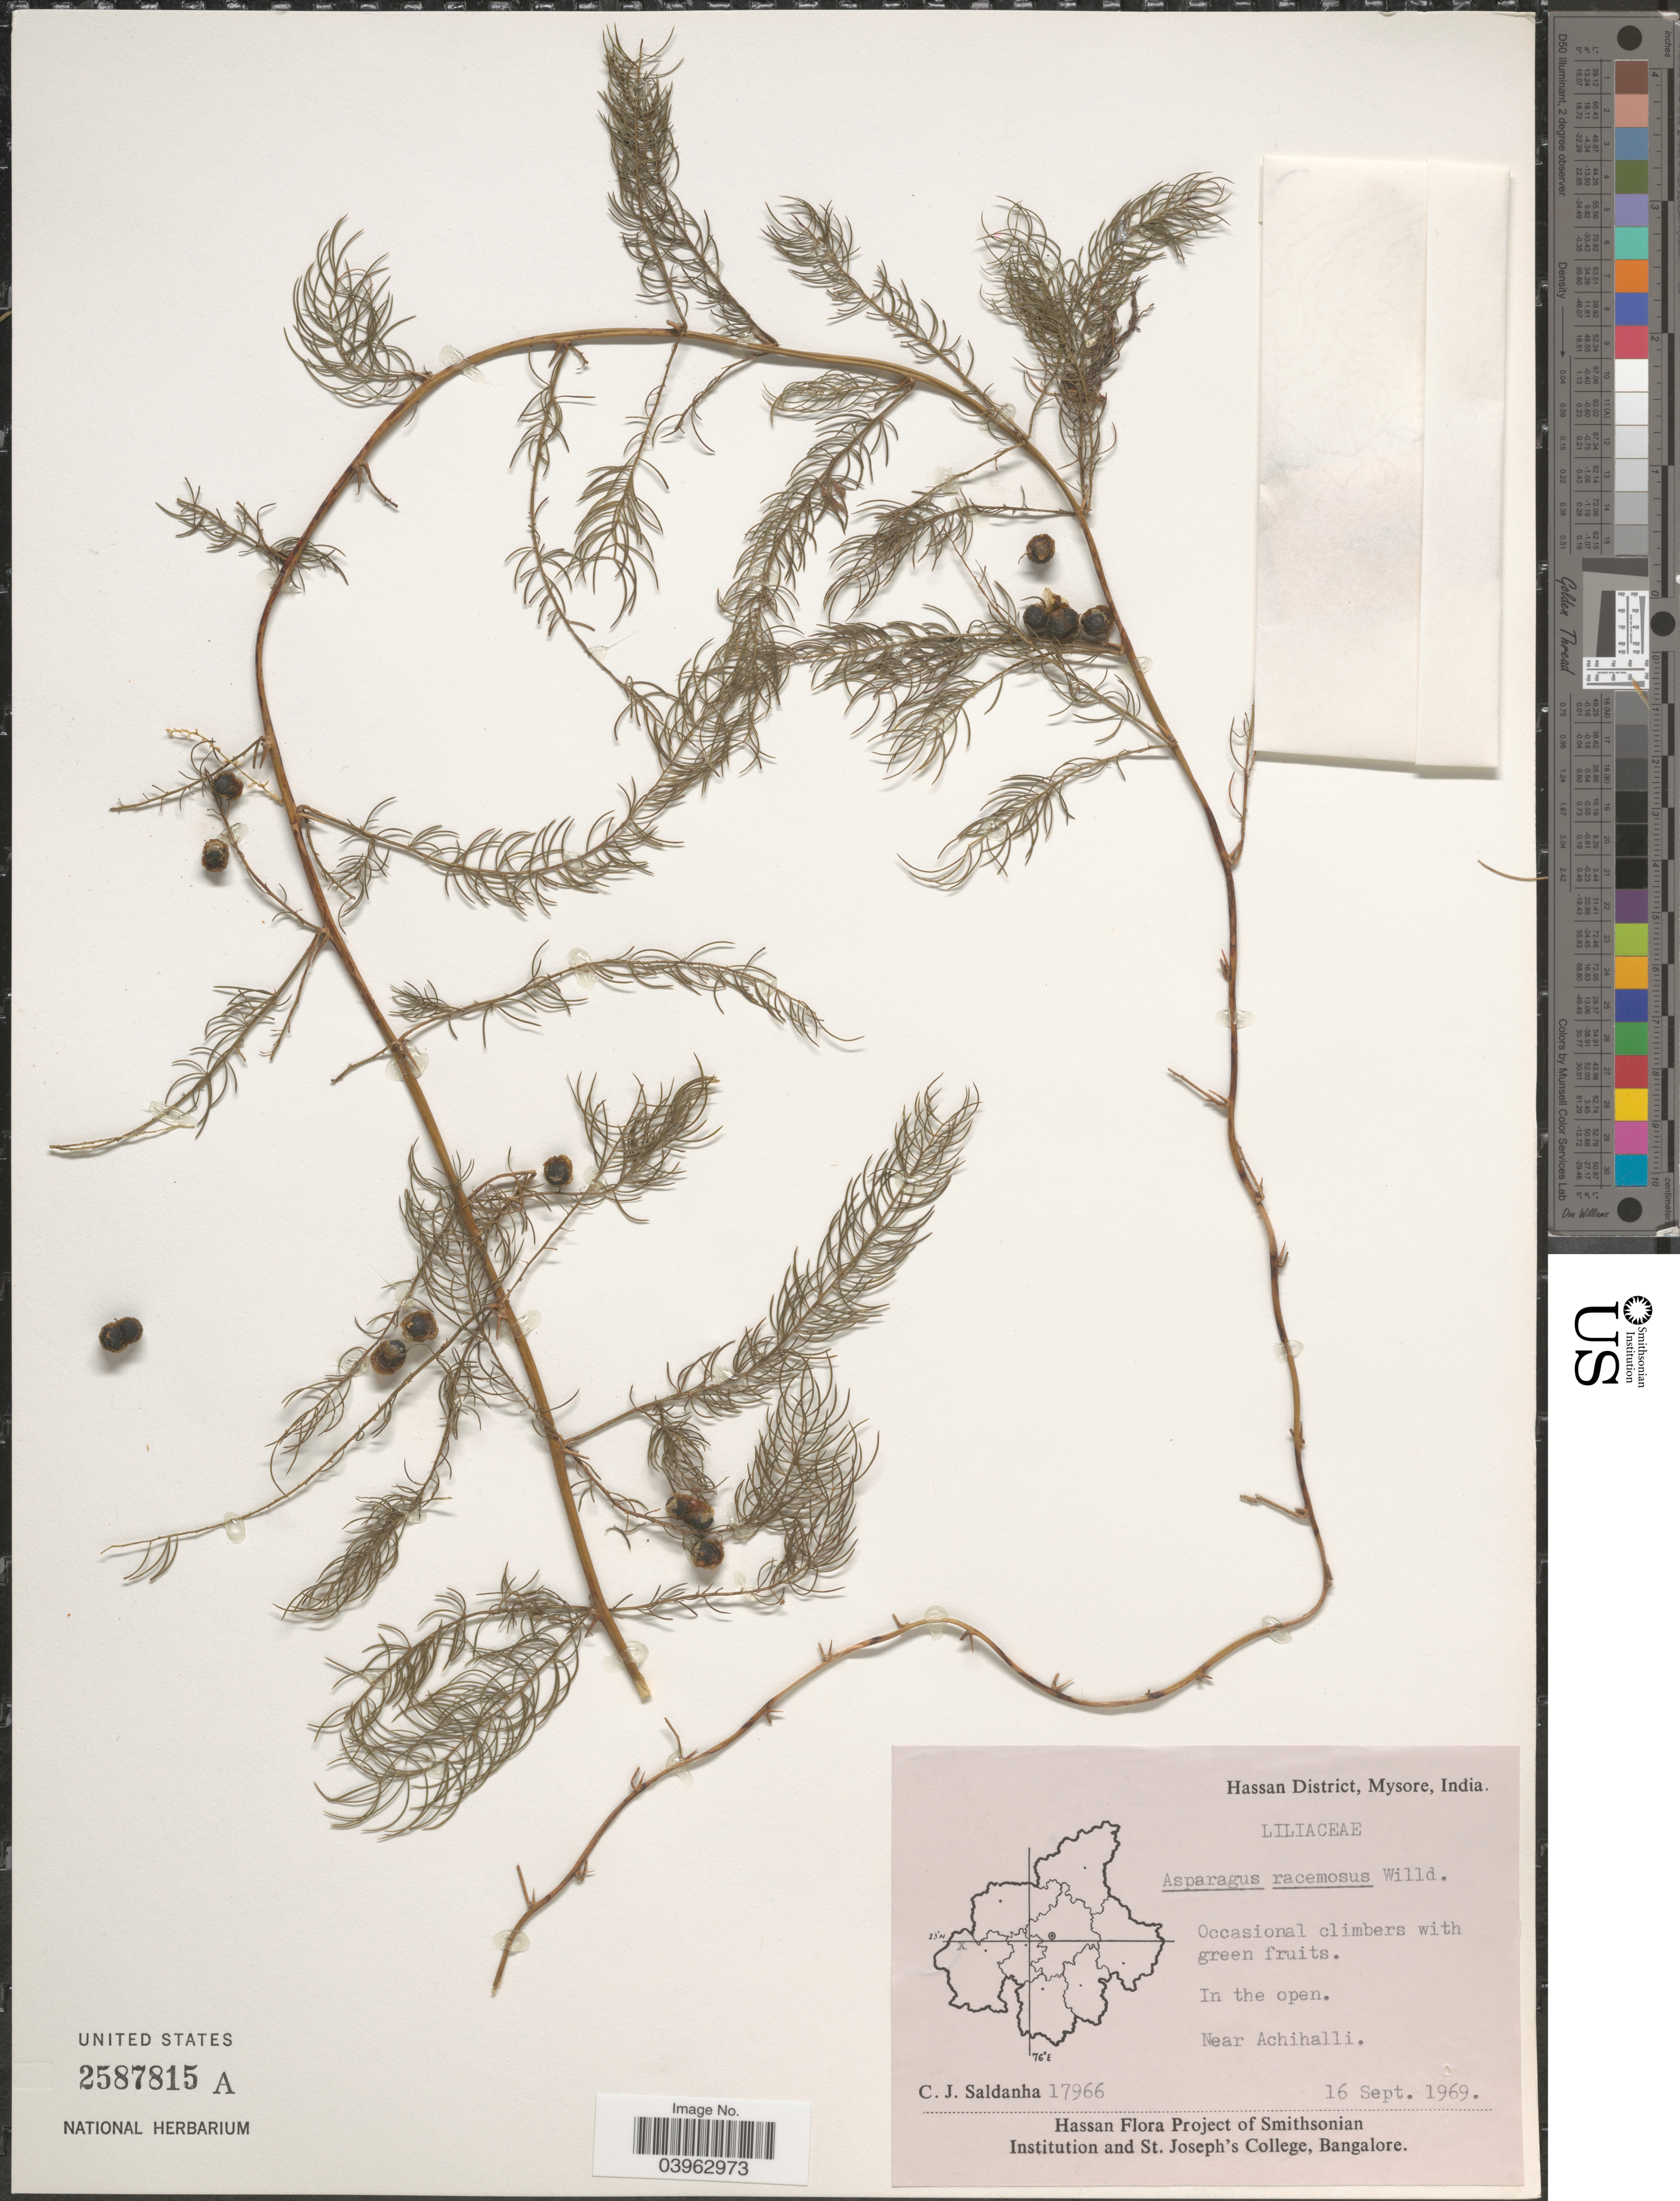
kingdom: Plantae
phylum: Tracheophyta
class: Liliopsida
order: Asparagales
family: Asparagaceae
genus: Asparagus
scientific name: Asparagus racemosus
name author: Willd.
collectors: C. J. Saldanha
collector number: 17966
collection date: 1969-09-16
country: India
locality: Hassan District, Mysore. Near Achihalli.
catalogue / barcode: US 2587815A